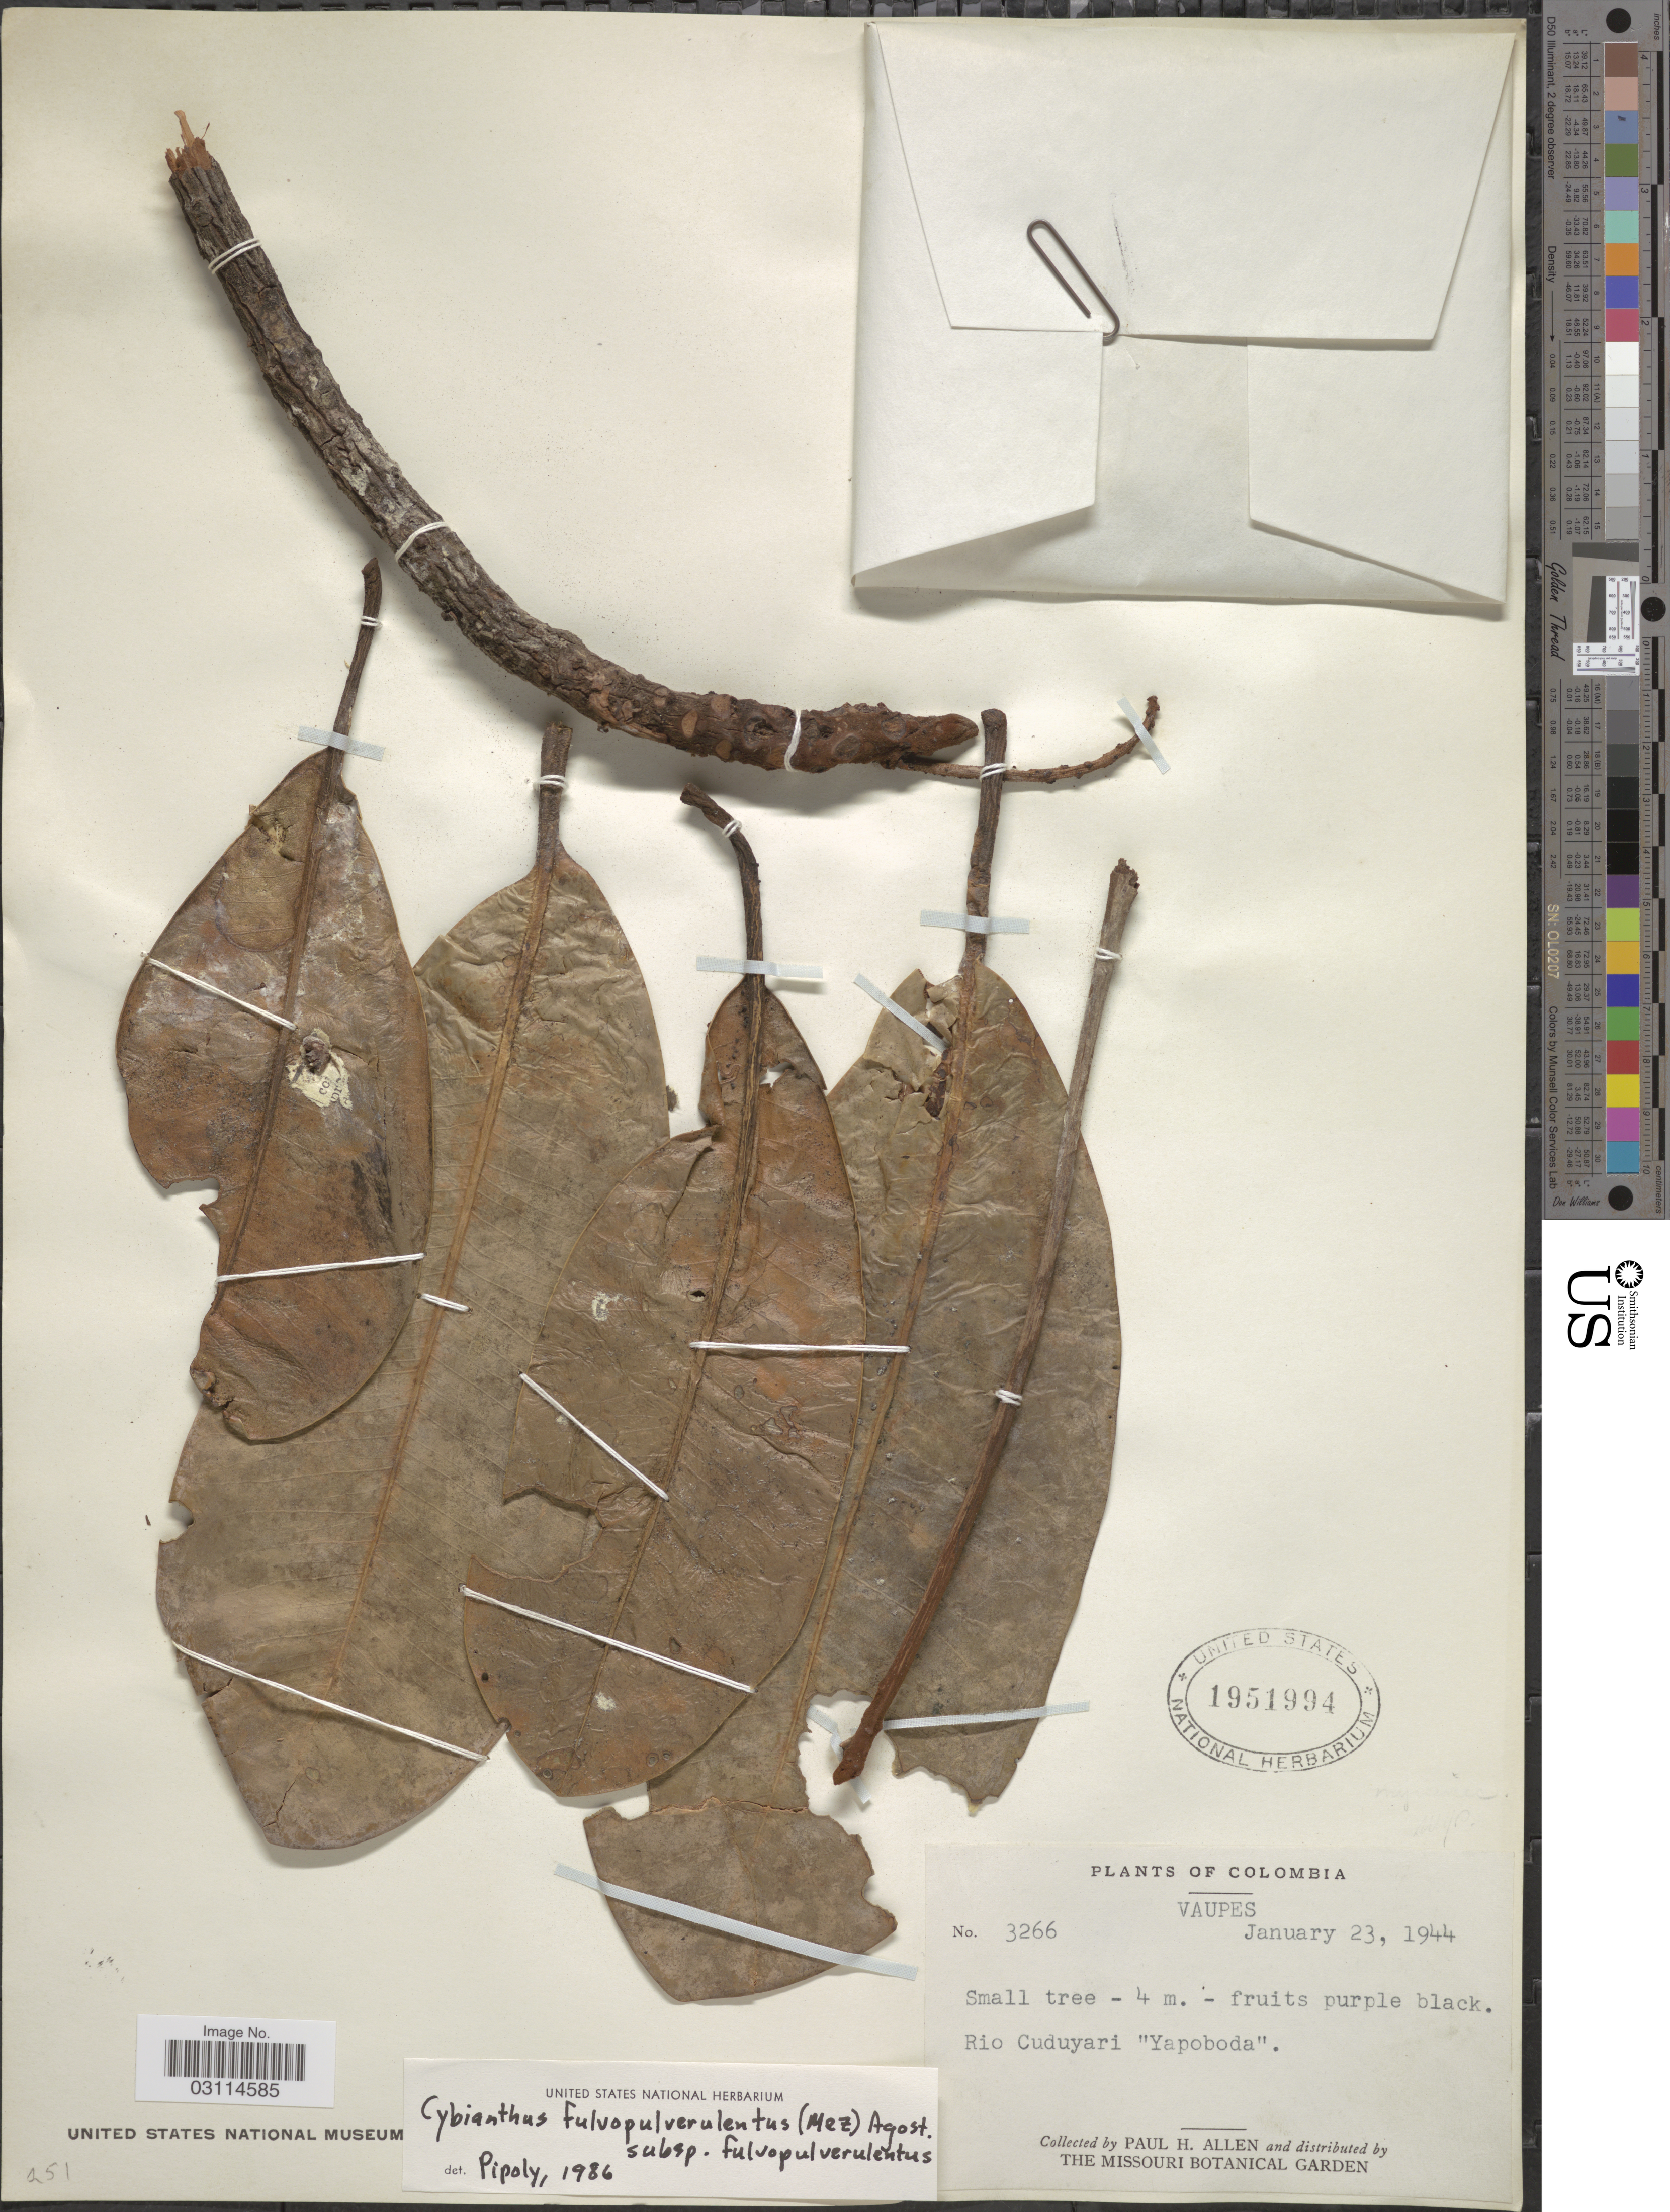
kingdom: Plantae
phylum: Tracheophyta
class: Magnoliopsida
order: Ericales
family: Primulaceae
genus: Cybianthus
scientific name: Cybianthus fulvopulverulentus subsp. fulvopulverulentus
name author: (Mez) G. Agostini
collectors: P. H. Allen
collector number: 3266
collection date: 1944-01-23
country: Colombia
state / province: Vaupés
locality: Rio Cuduyari "Yapoboda".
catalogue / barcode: US 1951994